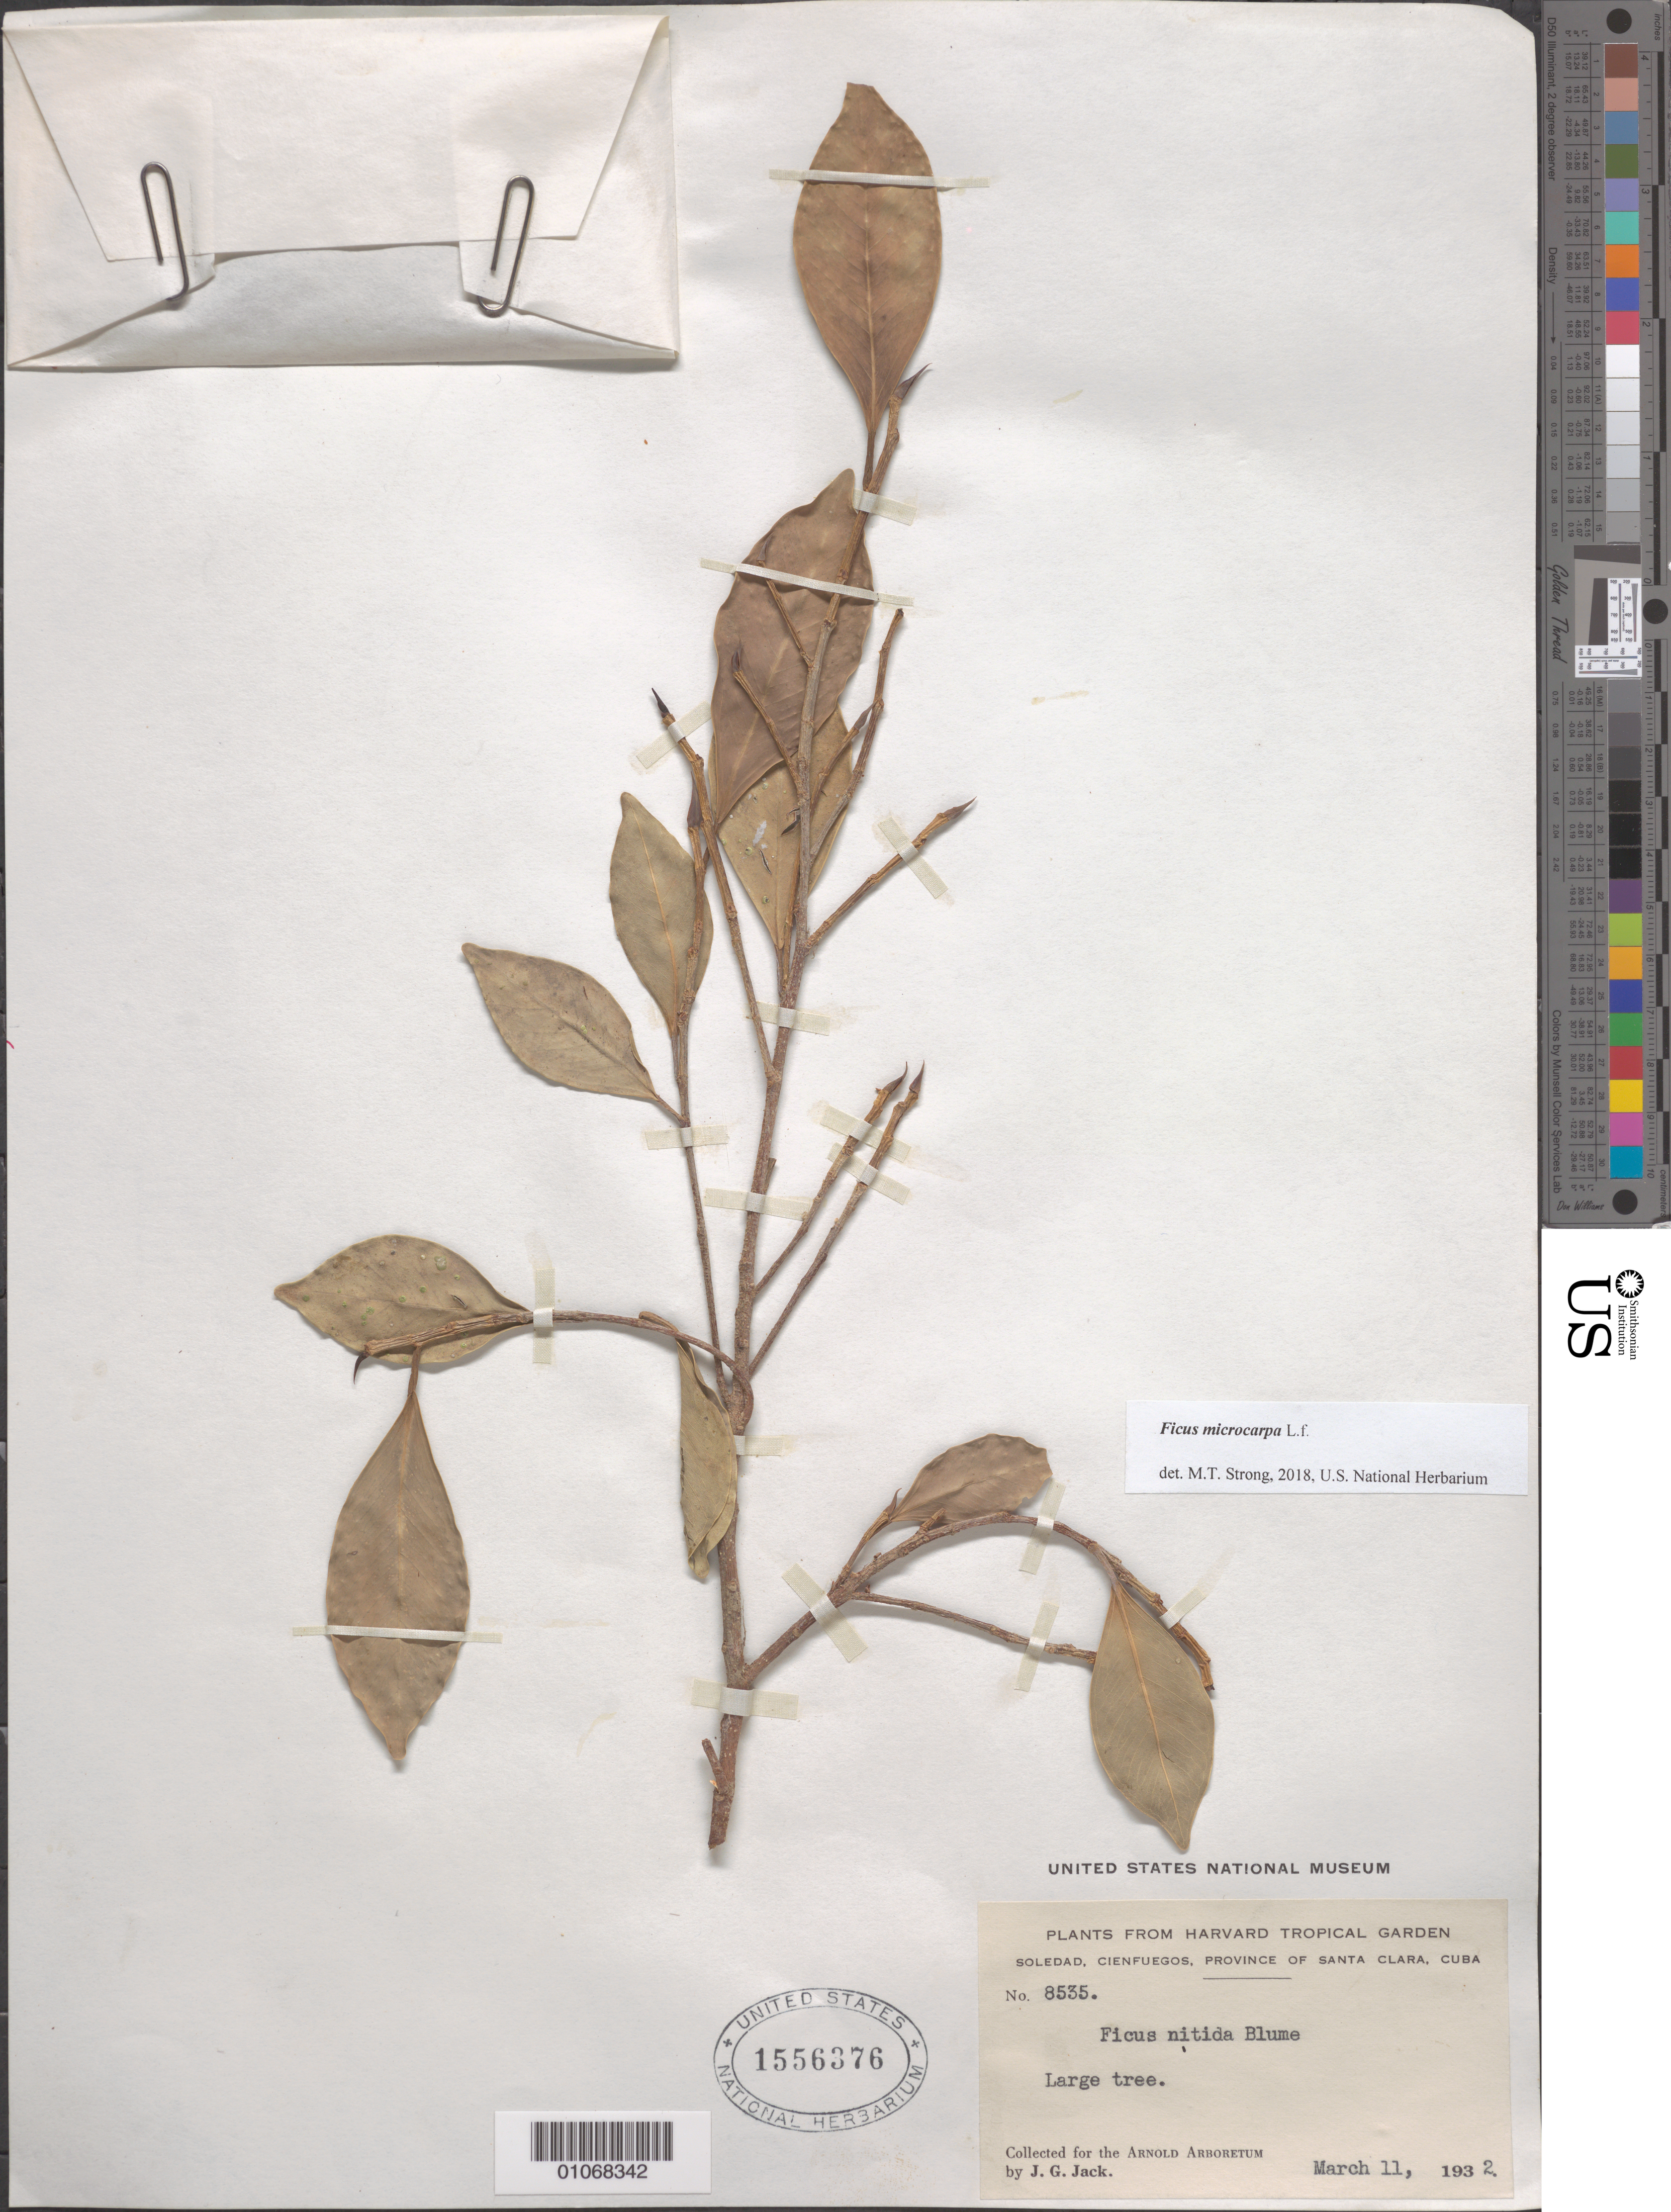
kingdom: Plantae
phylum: Tracheophyta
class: Magnoliopsida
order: Rosales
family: Moraceae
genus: Ficus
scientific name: Ficus microcarpa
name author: L. f.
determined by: Strong, M. T., (US), Smithsonian Institution - National Museum of Natural History (UNITED STATES)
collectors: J. G. Jack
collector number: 8535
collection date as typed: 11 Mar 1932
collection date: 1932-03-11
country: Cuba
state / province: Villa Clara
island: Cuba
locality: Santa Clara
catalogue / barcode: US 1556376